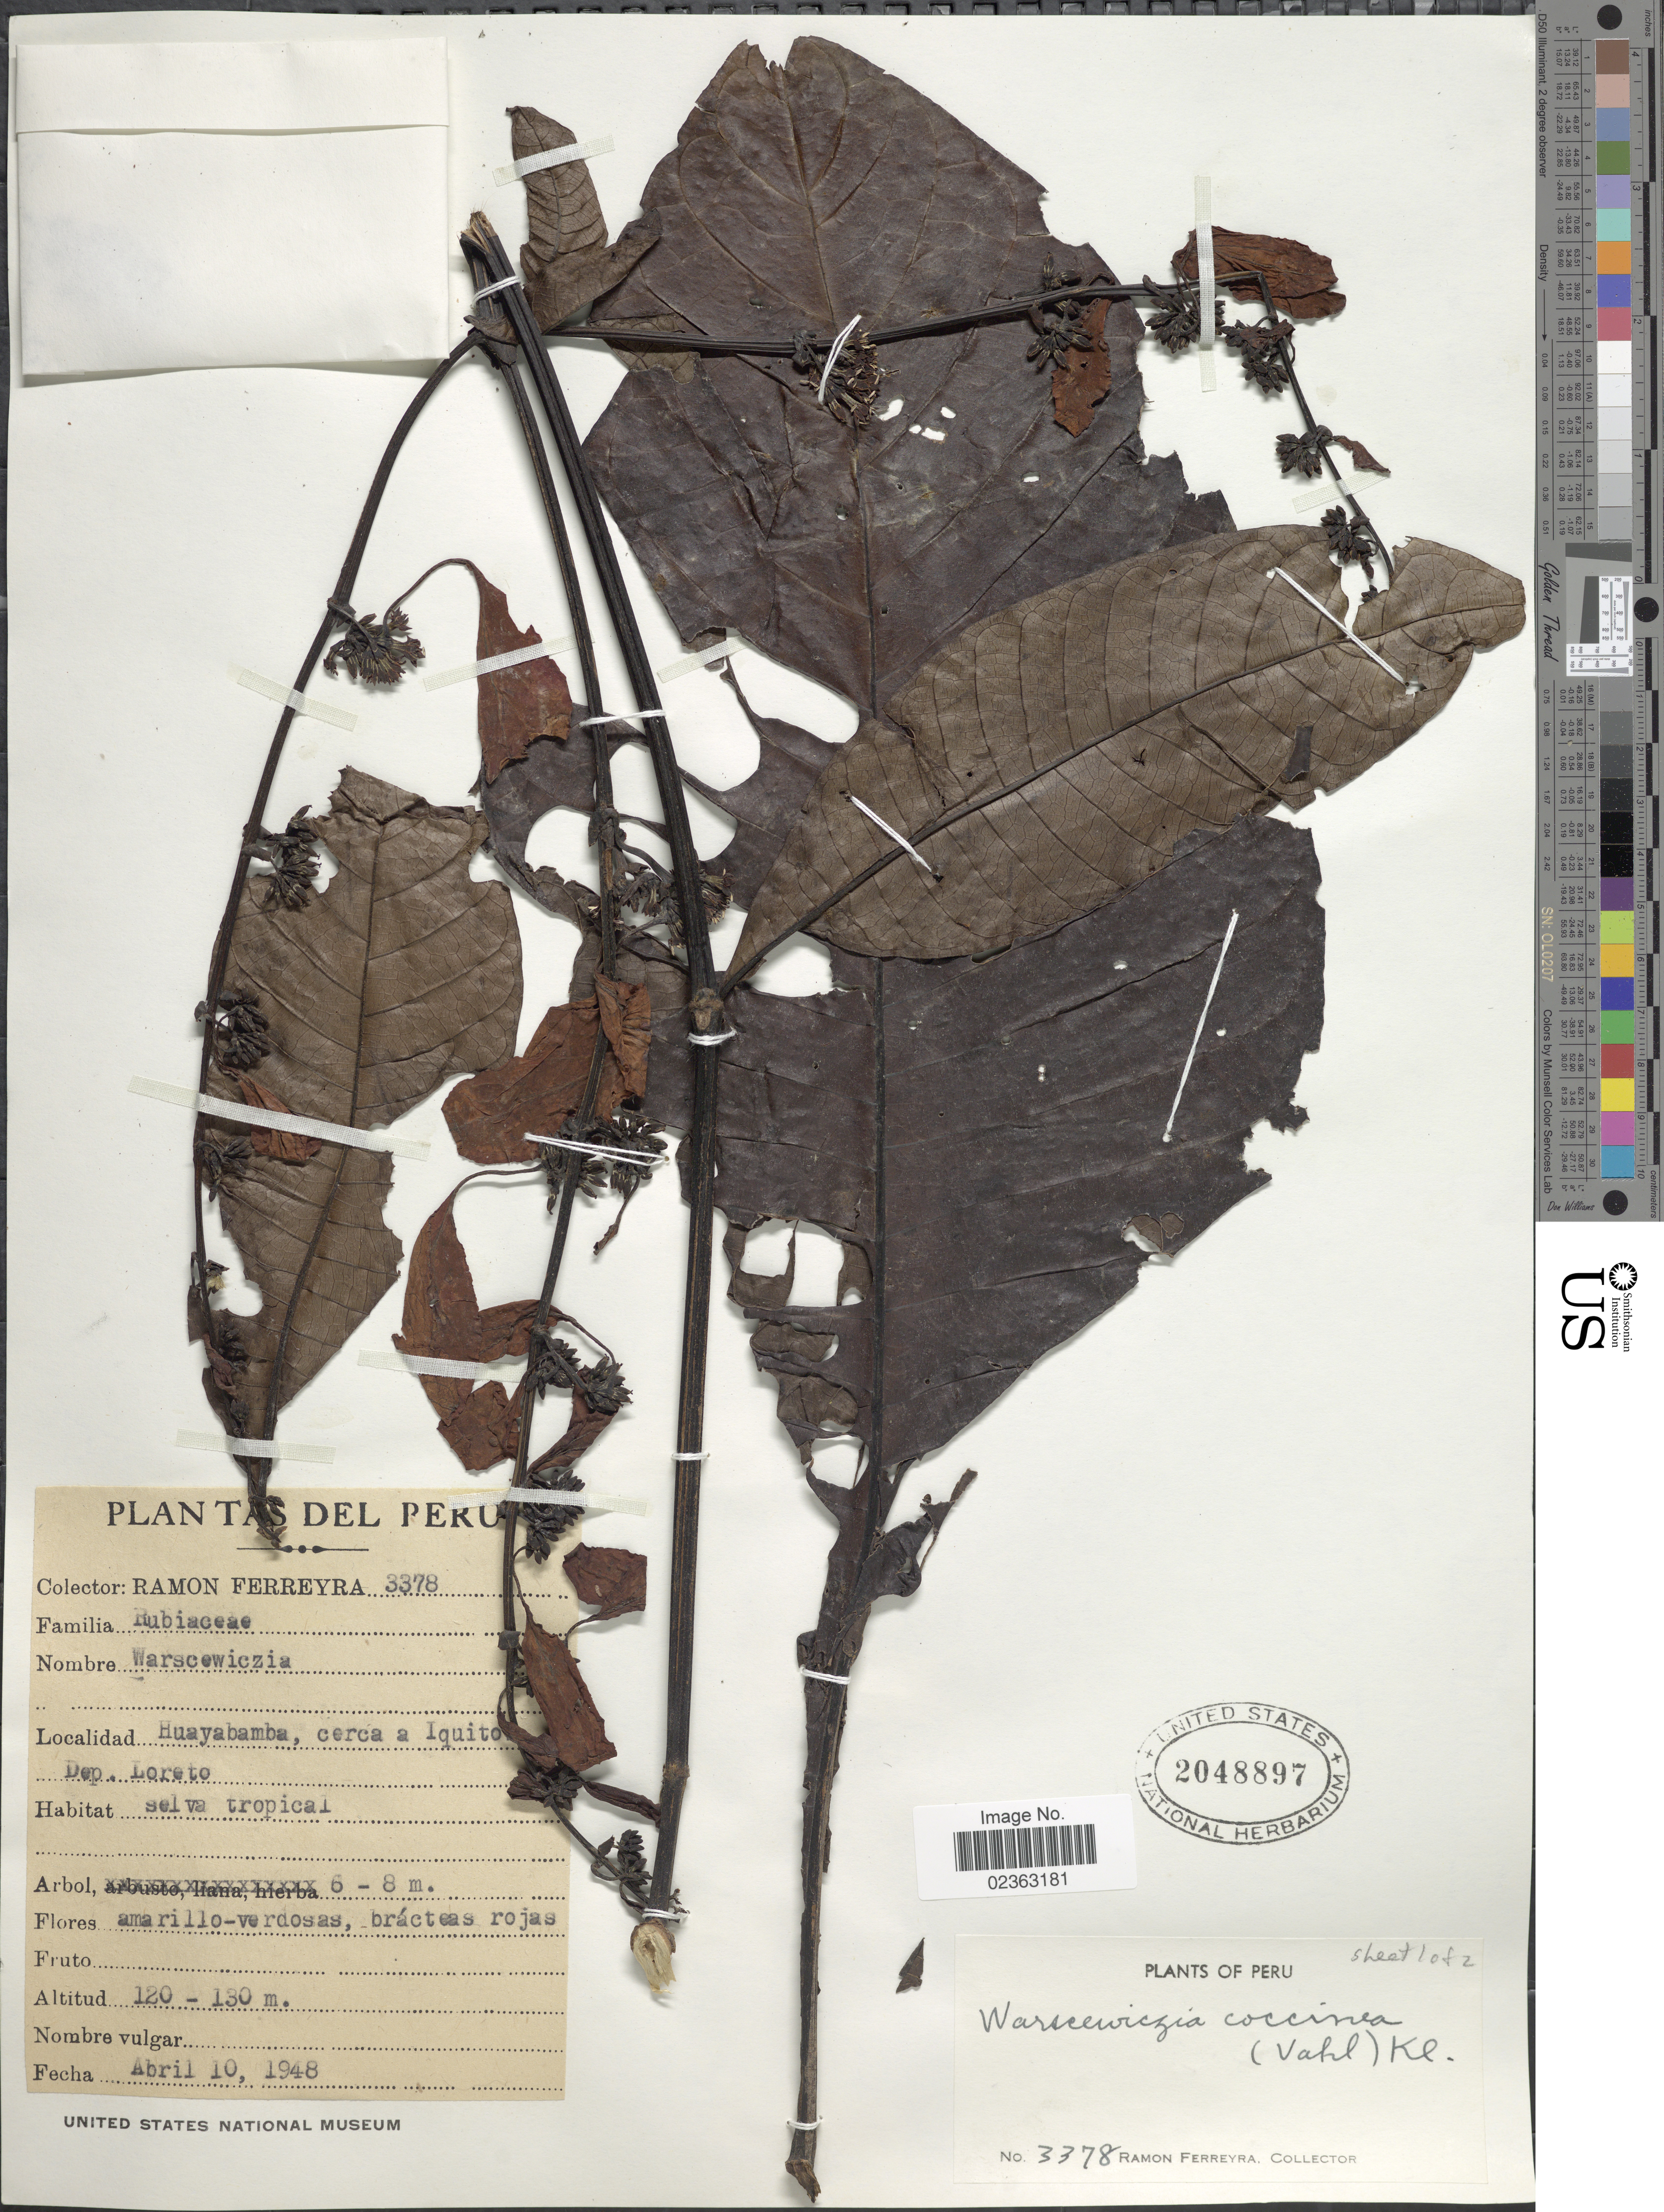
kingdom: Plantae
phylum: Tracheophyta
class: Magnoliopsida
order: Gentianales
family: Rubiaceae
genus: Warszewiczia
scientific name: Warszewiczia coccinea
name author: (Vahl) Klotzsch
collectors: R. A. Ferreyra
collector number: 3378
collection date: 1948-04-10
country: Peru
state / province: Loreto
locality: Huayabamba, cerca a Iquito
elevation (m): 120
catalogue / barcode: US 2048897